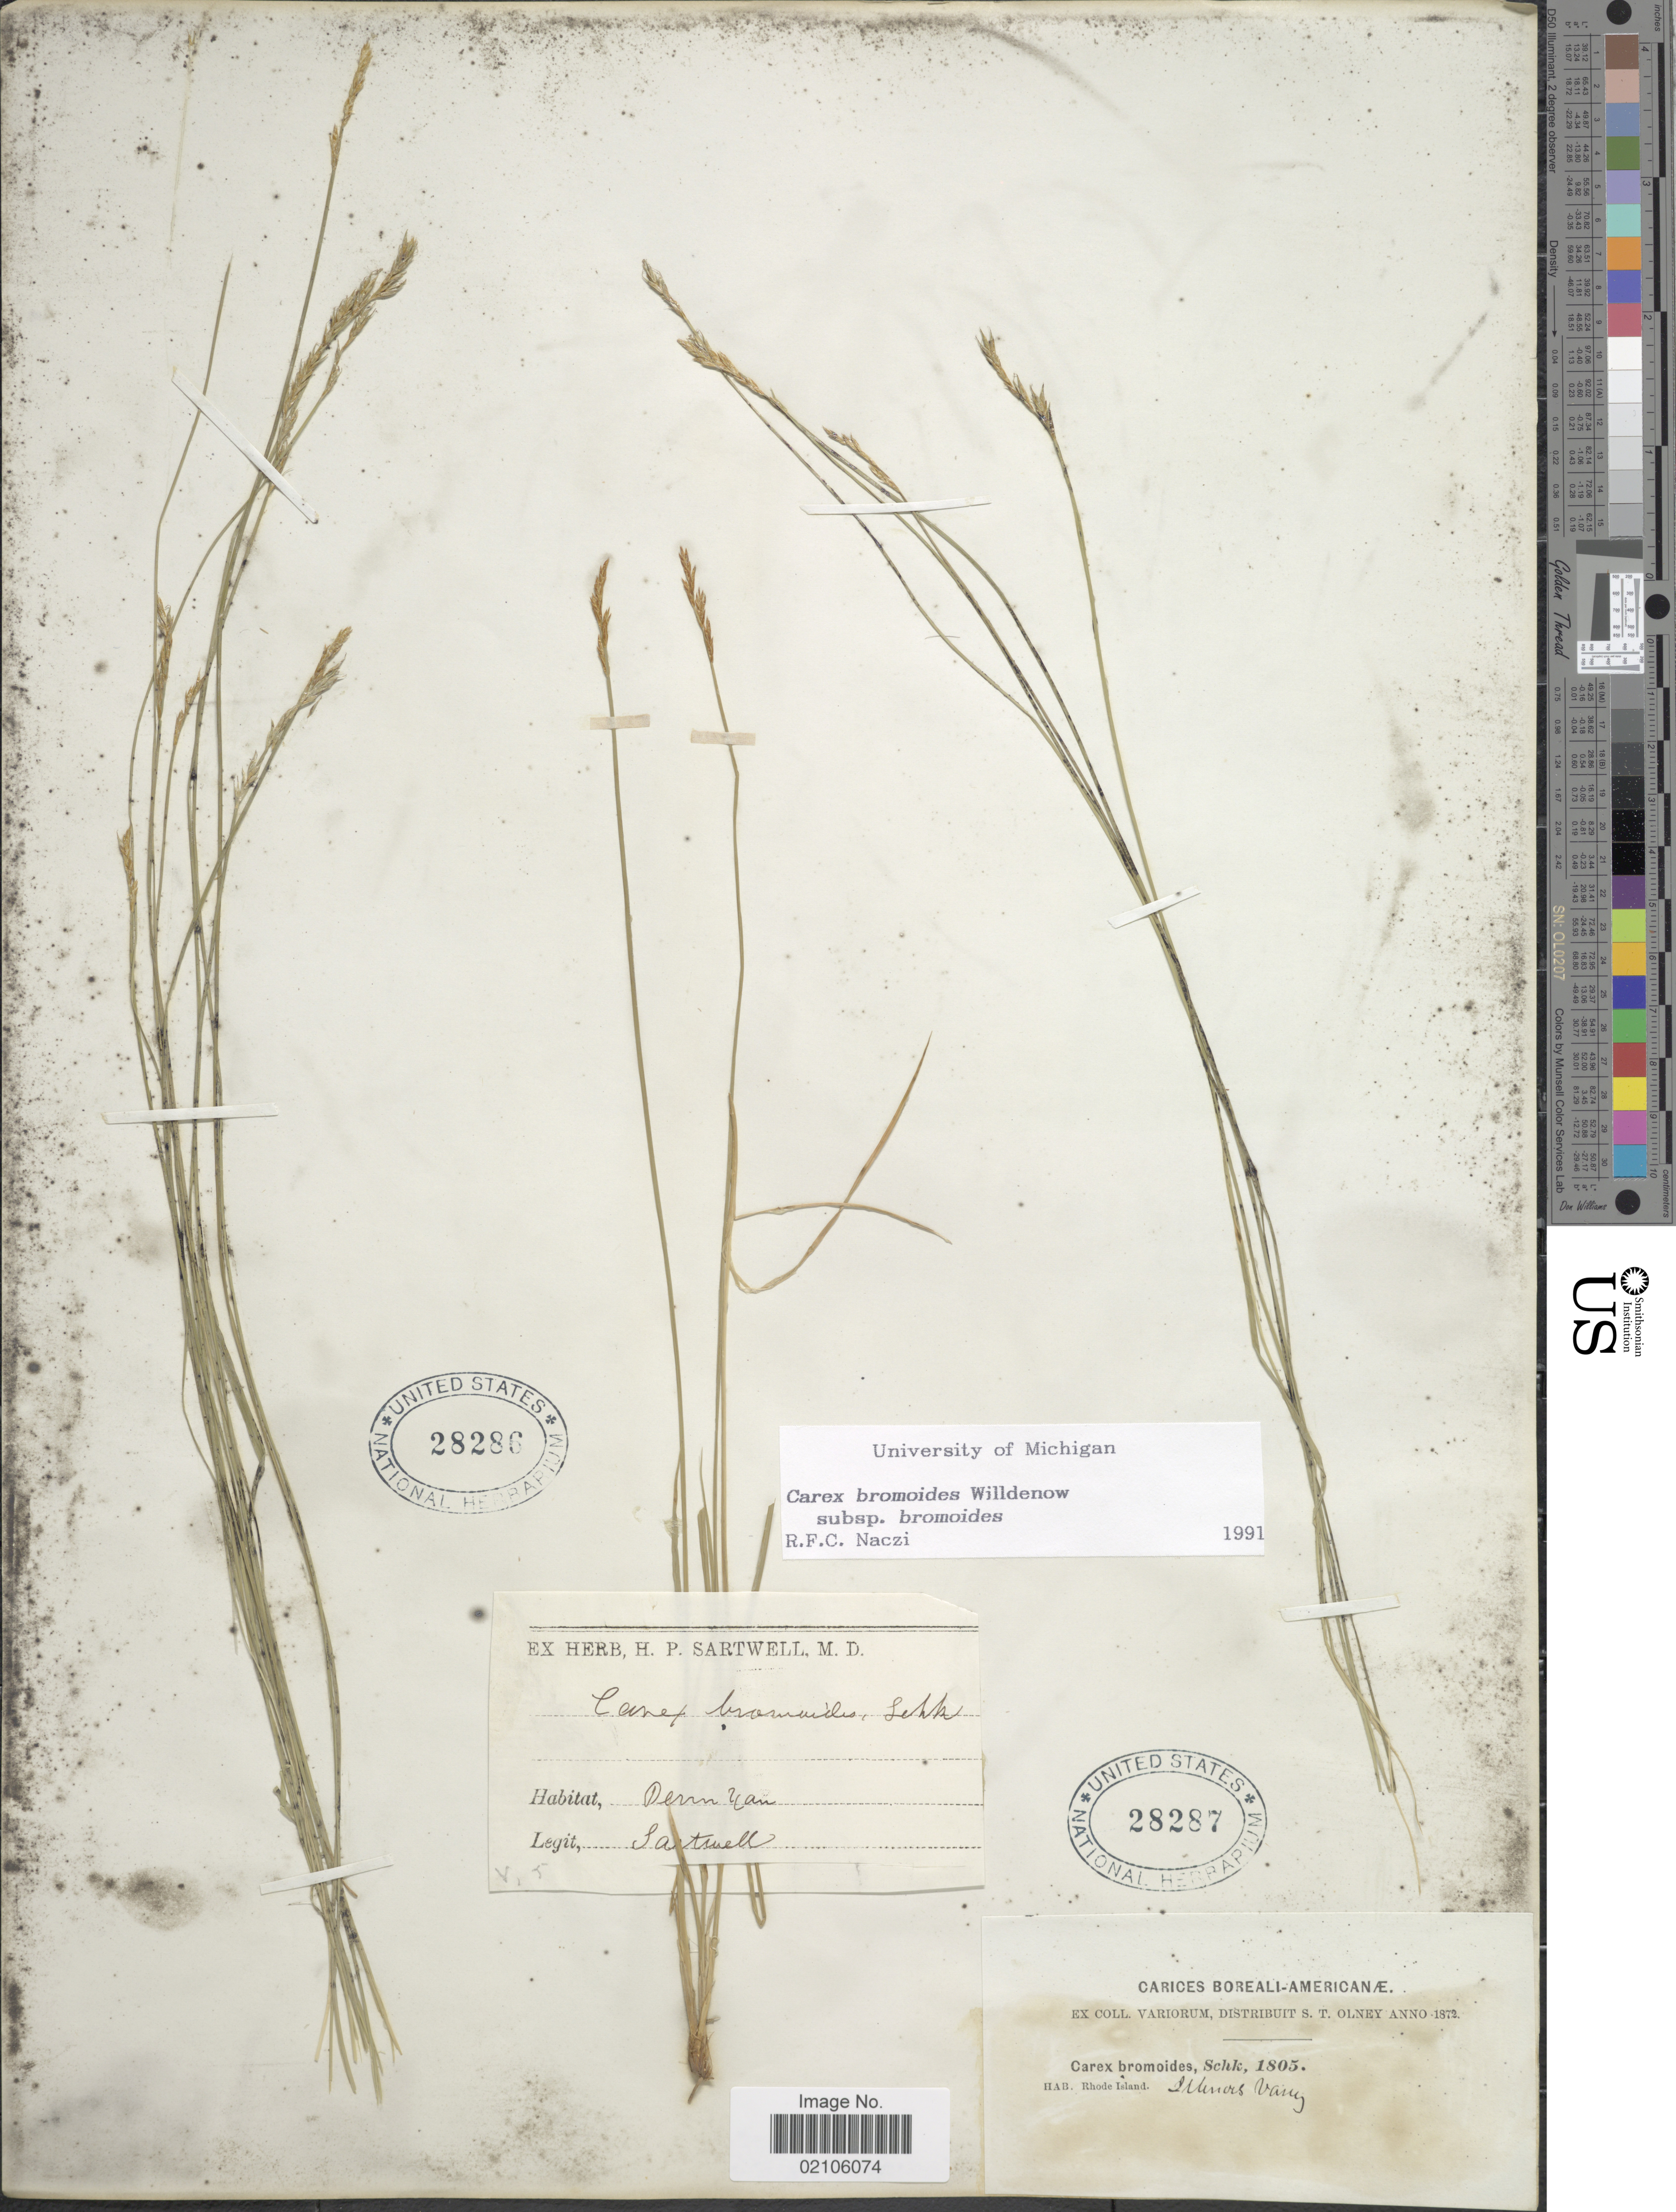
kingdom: Plantae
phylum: Tracheophyta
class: Liliopsida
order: Poales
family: Cyperaceae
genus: Carex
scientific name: Carex bromoides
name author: Willd.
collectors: S. Olney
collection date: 1872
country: United States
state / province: Rhode Island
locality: Illinois Valley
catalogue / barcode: US 28287-2